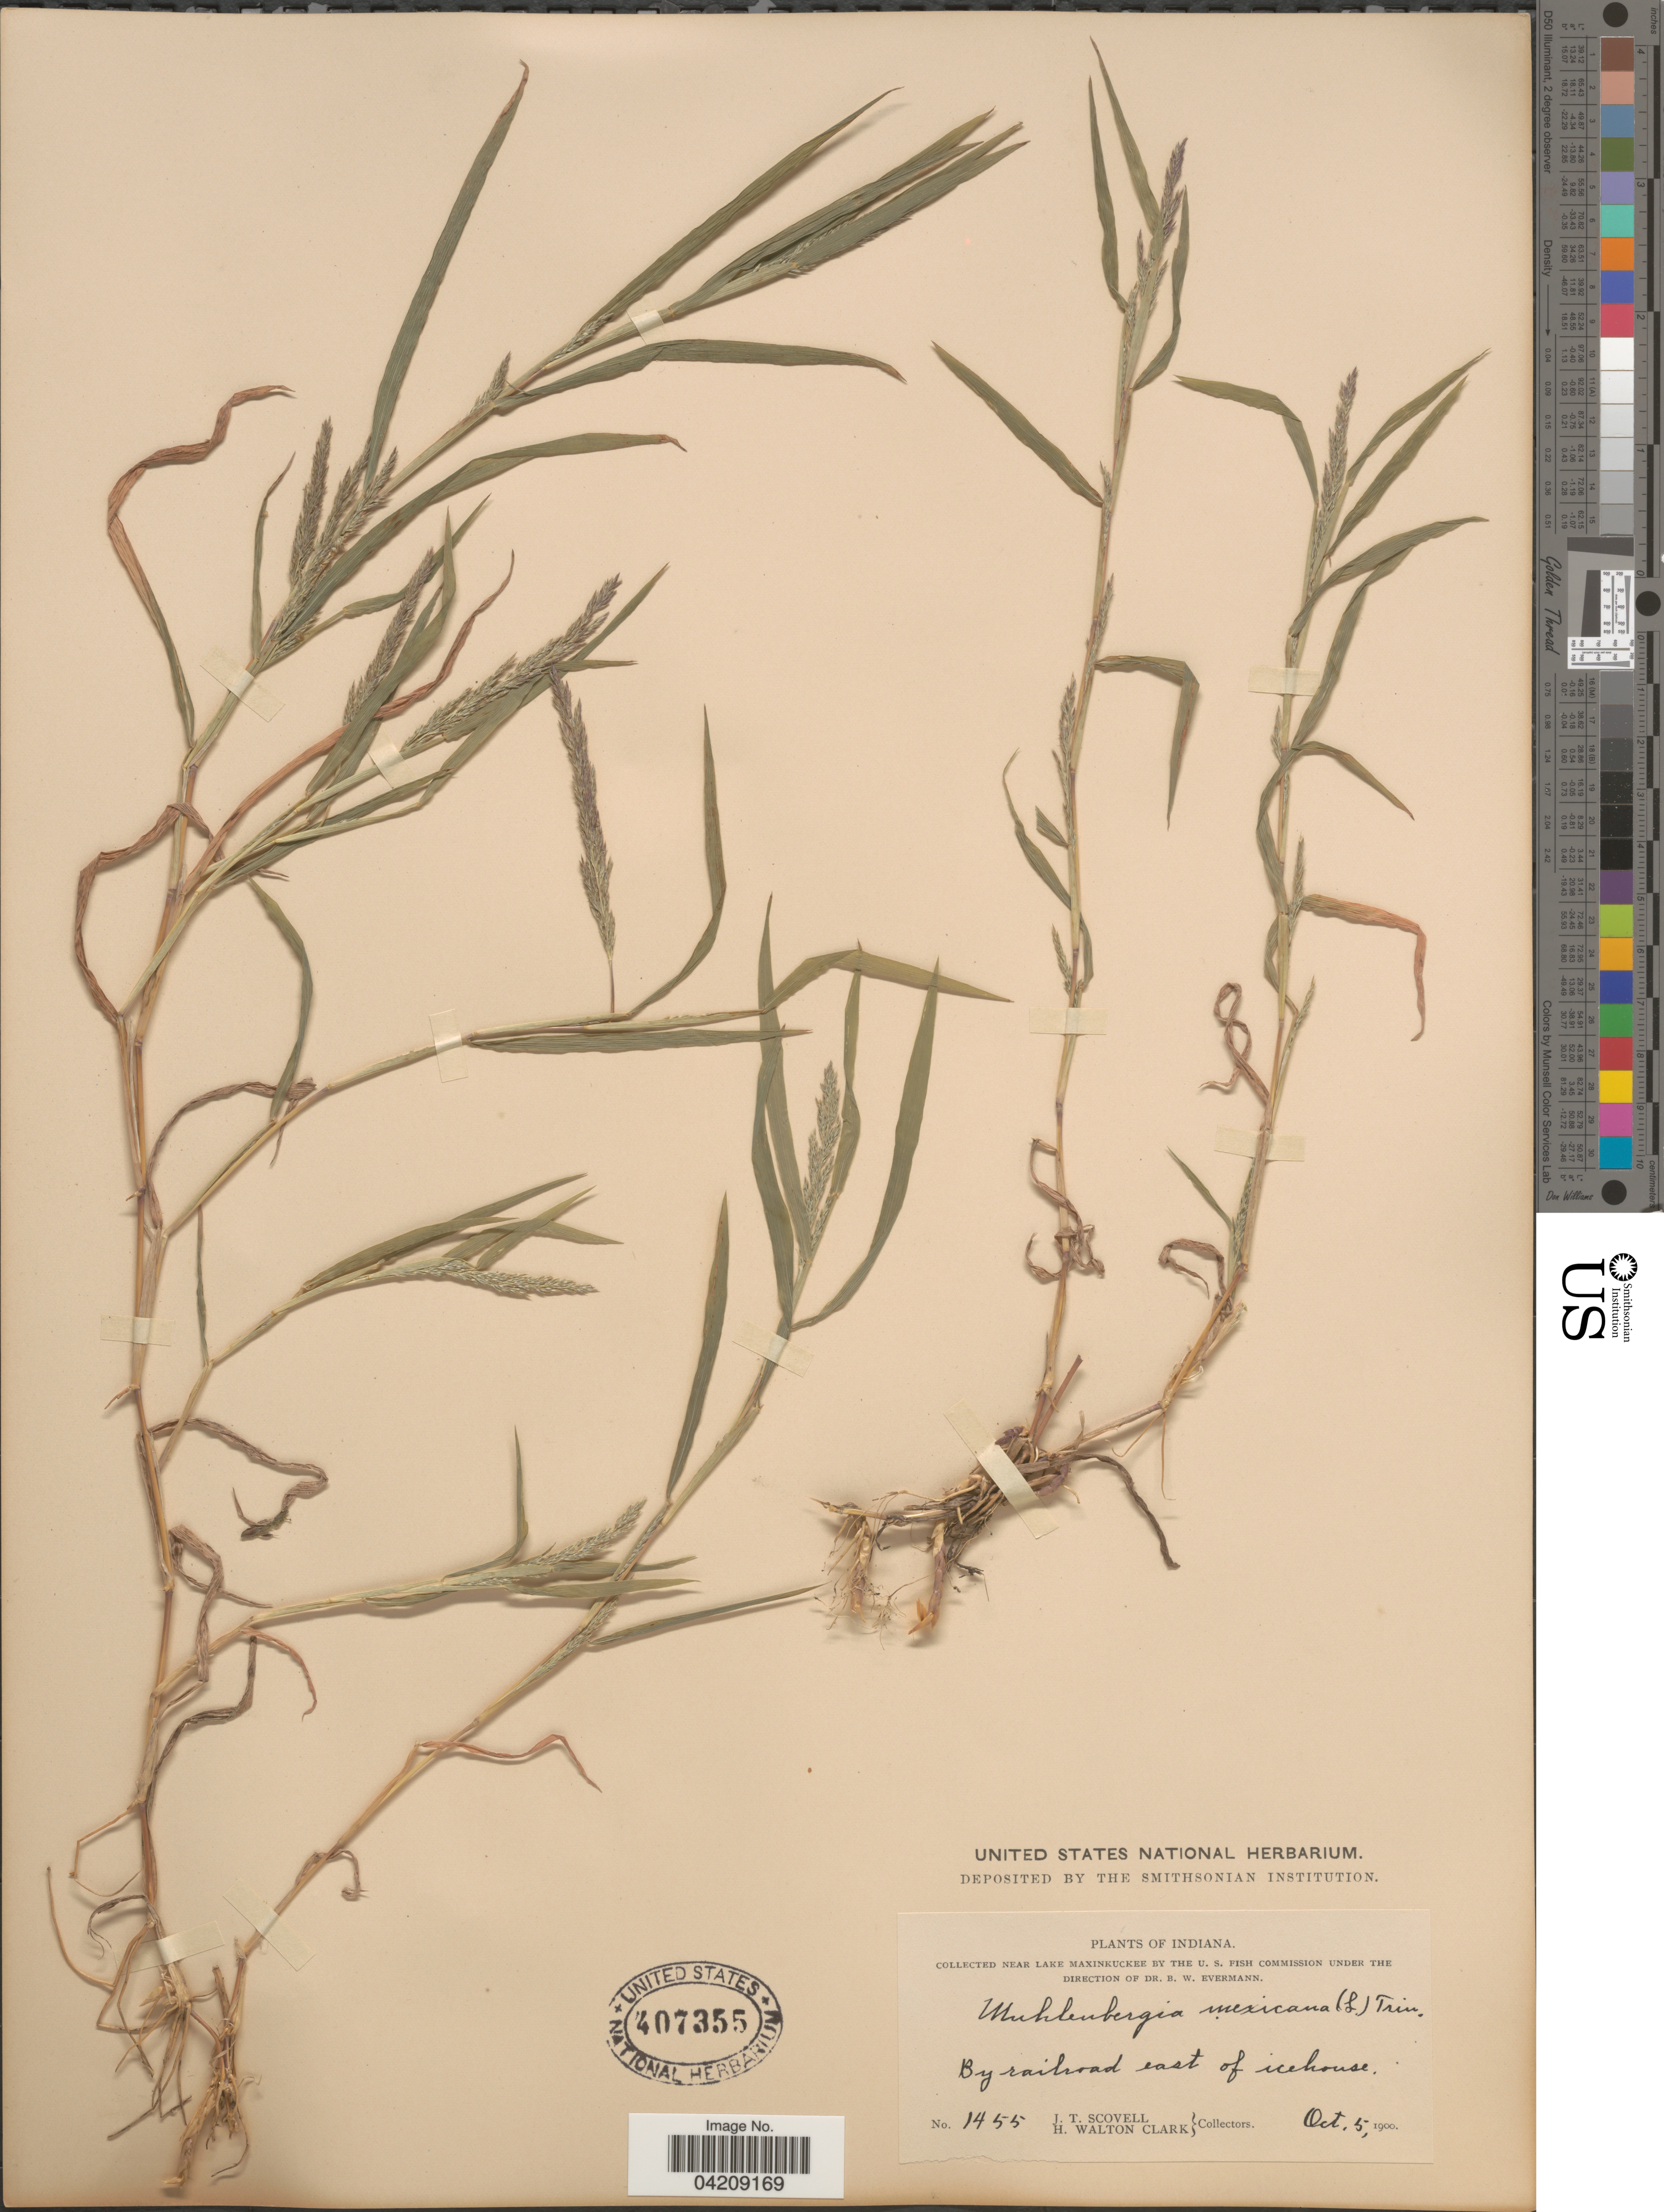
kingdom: Plantae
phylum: Tracheophyta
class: Liliopsida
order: Poales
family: Poaceae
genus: Muhlenbergia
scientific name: Muhlenbergia frondosa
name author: (Poir.) Fernald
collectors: J. T. Scovell & H. W. Clark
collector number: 1455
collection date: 1900-10-05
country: United States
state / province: Indiana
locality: Collected near Lake Maxinkuckee. By railroad east of icehouse.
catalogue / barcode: US 407355